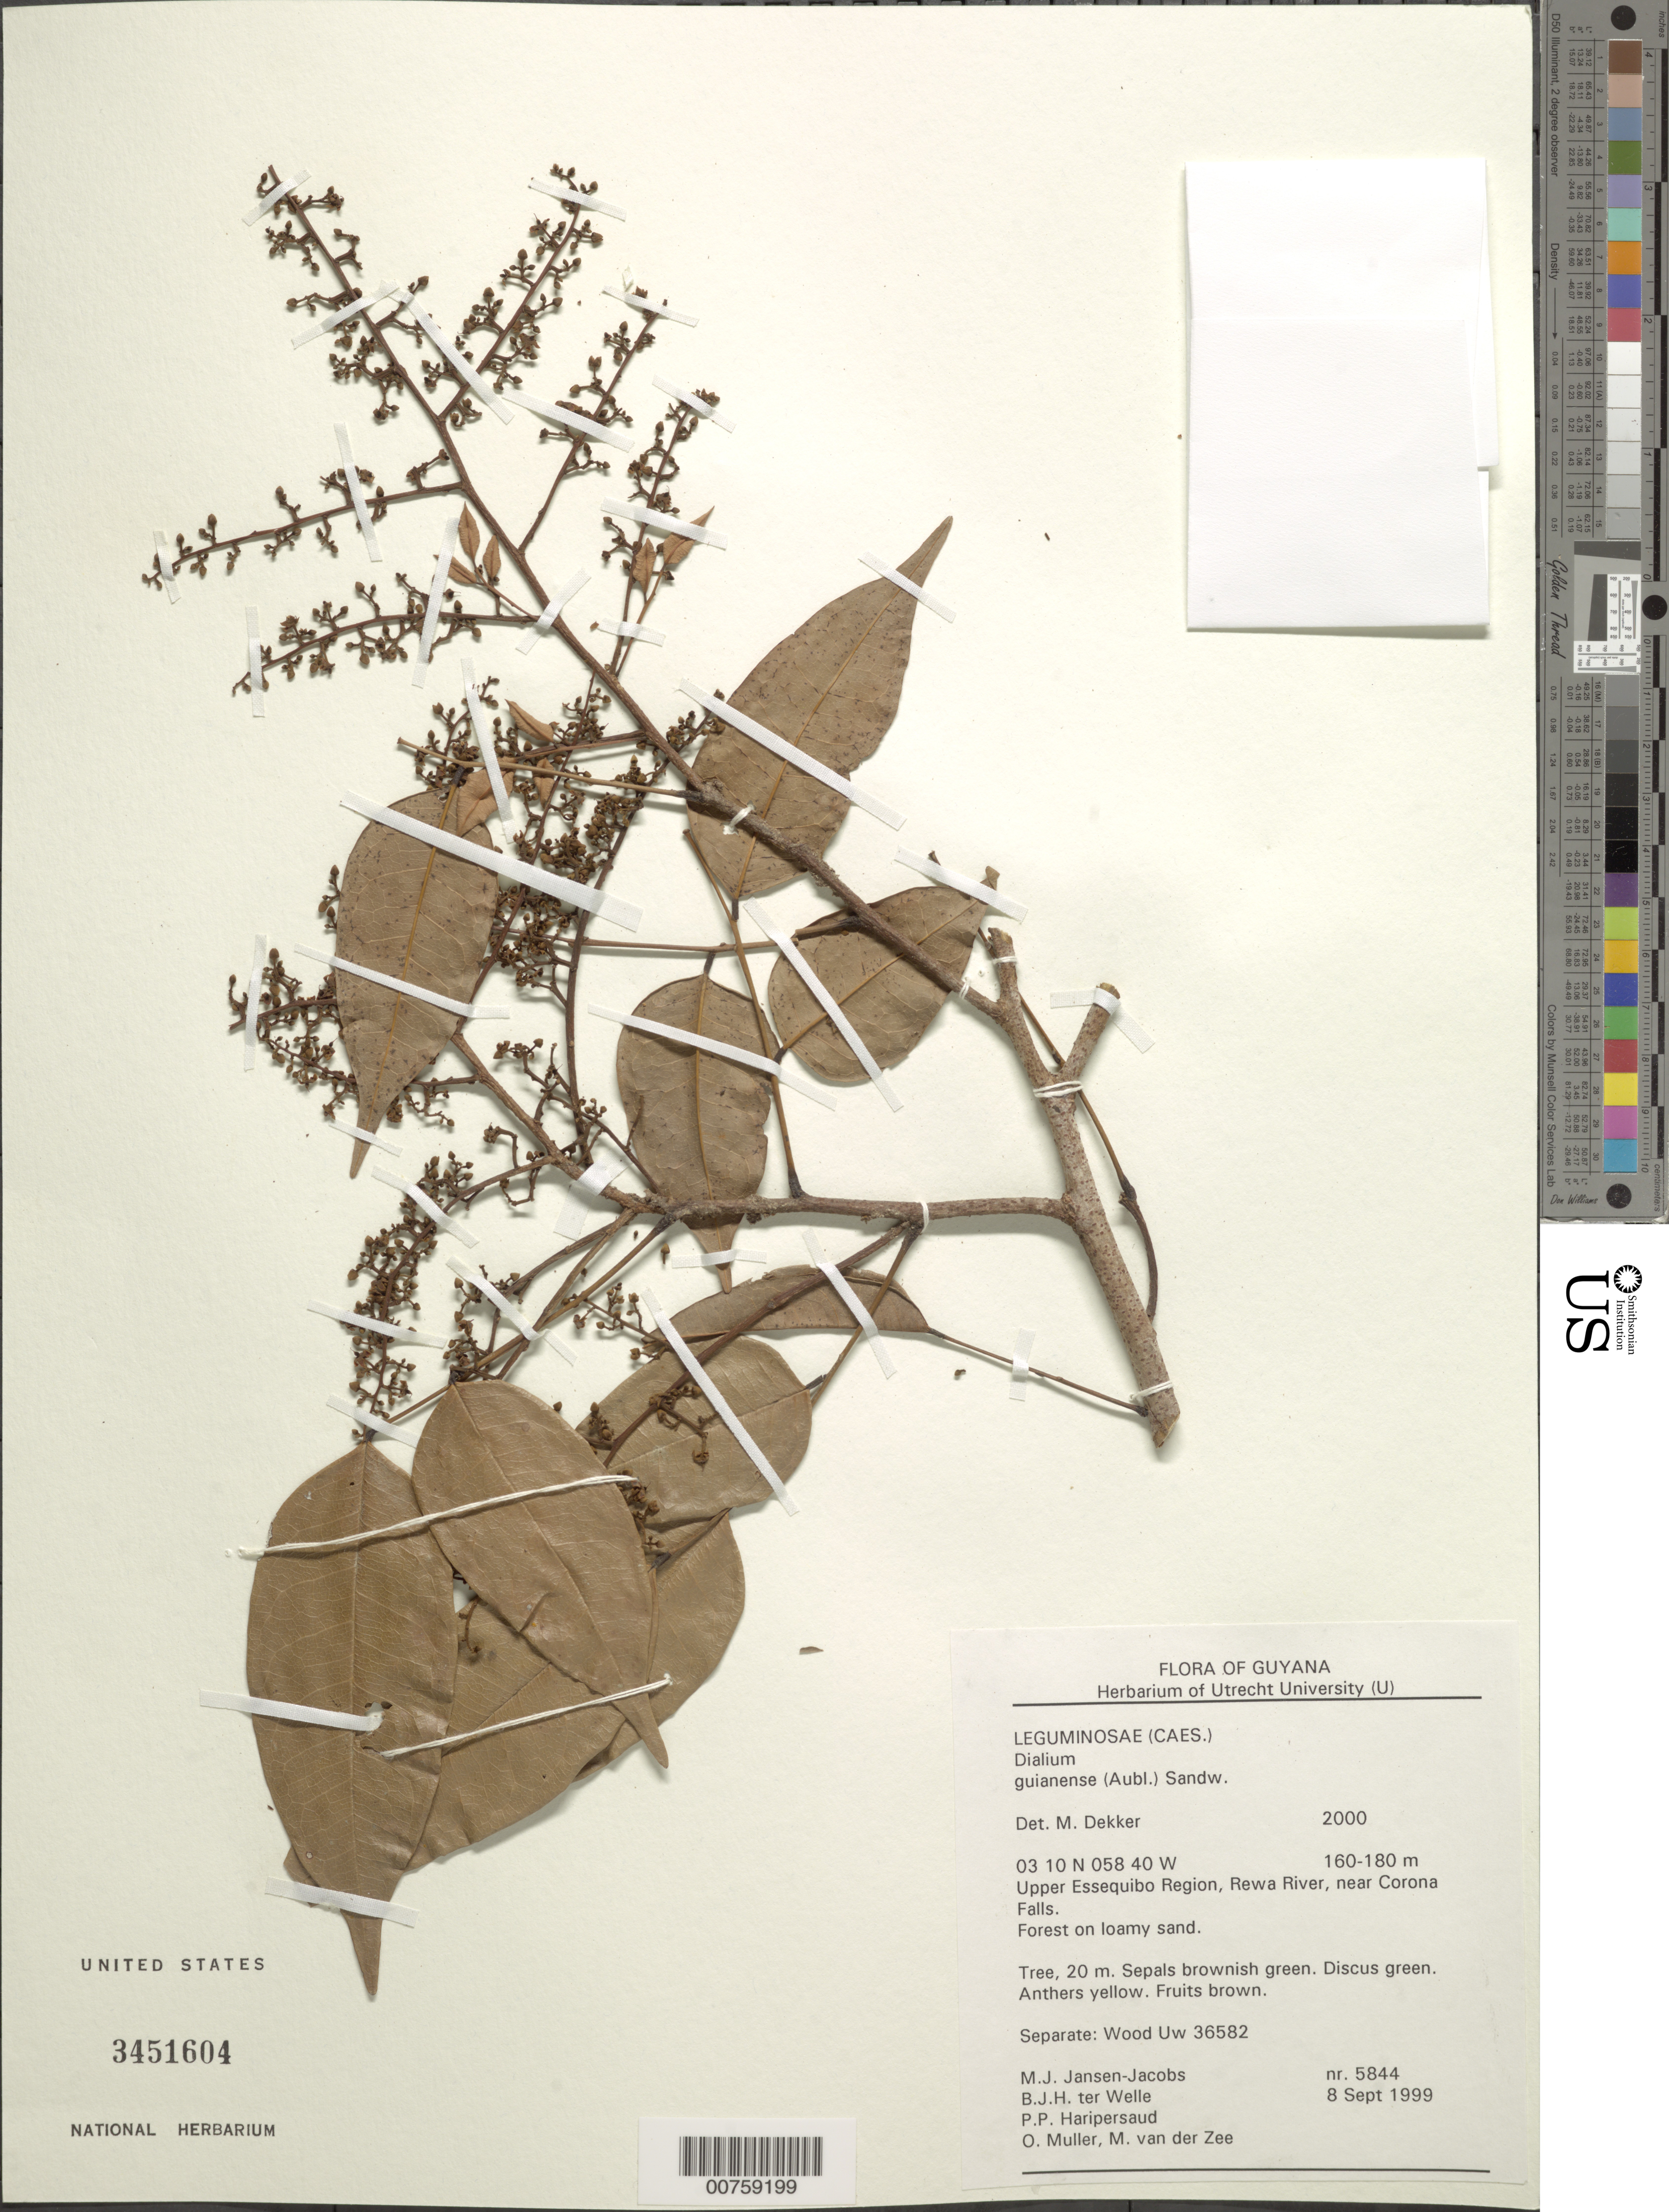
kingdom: Plantae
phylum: Tracheophyta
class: Magnoliopsida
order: Fabales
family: Fabaceae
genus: Dialium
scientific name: Dialium guianense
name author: (Aubl.) Sandwith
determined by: Dekker, M.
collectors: M. J. Jansen-Jacobs, B. Welle, P. Haripersaud, O. Muller & M. van der Zee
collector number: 5844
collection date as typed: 8-Sep-99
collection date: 1999-09-08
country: Guyana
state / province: U. Takutu-U. Essequibo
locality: Rewa River, at foot of Spider Mts., near camp 2, Upper Essequibo Region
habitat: Forest on light brown sand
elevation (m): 160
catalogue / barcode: US 3451604